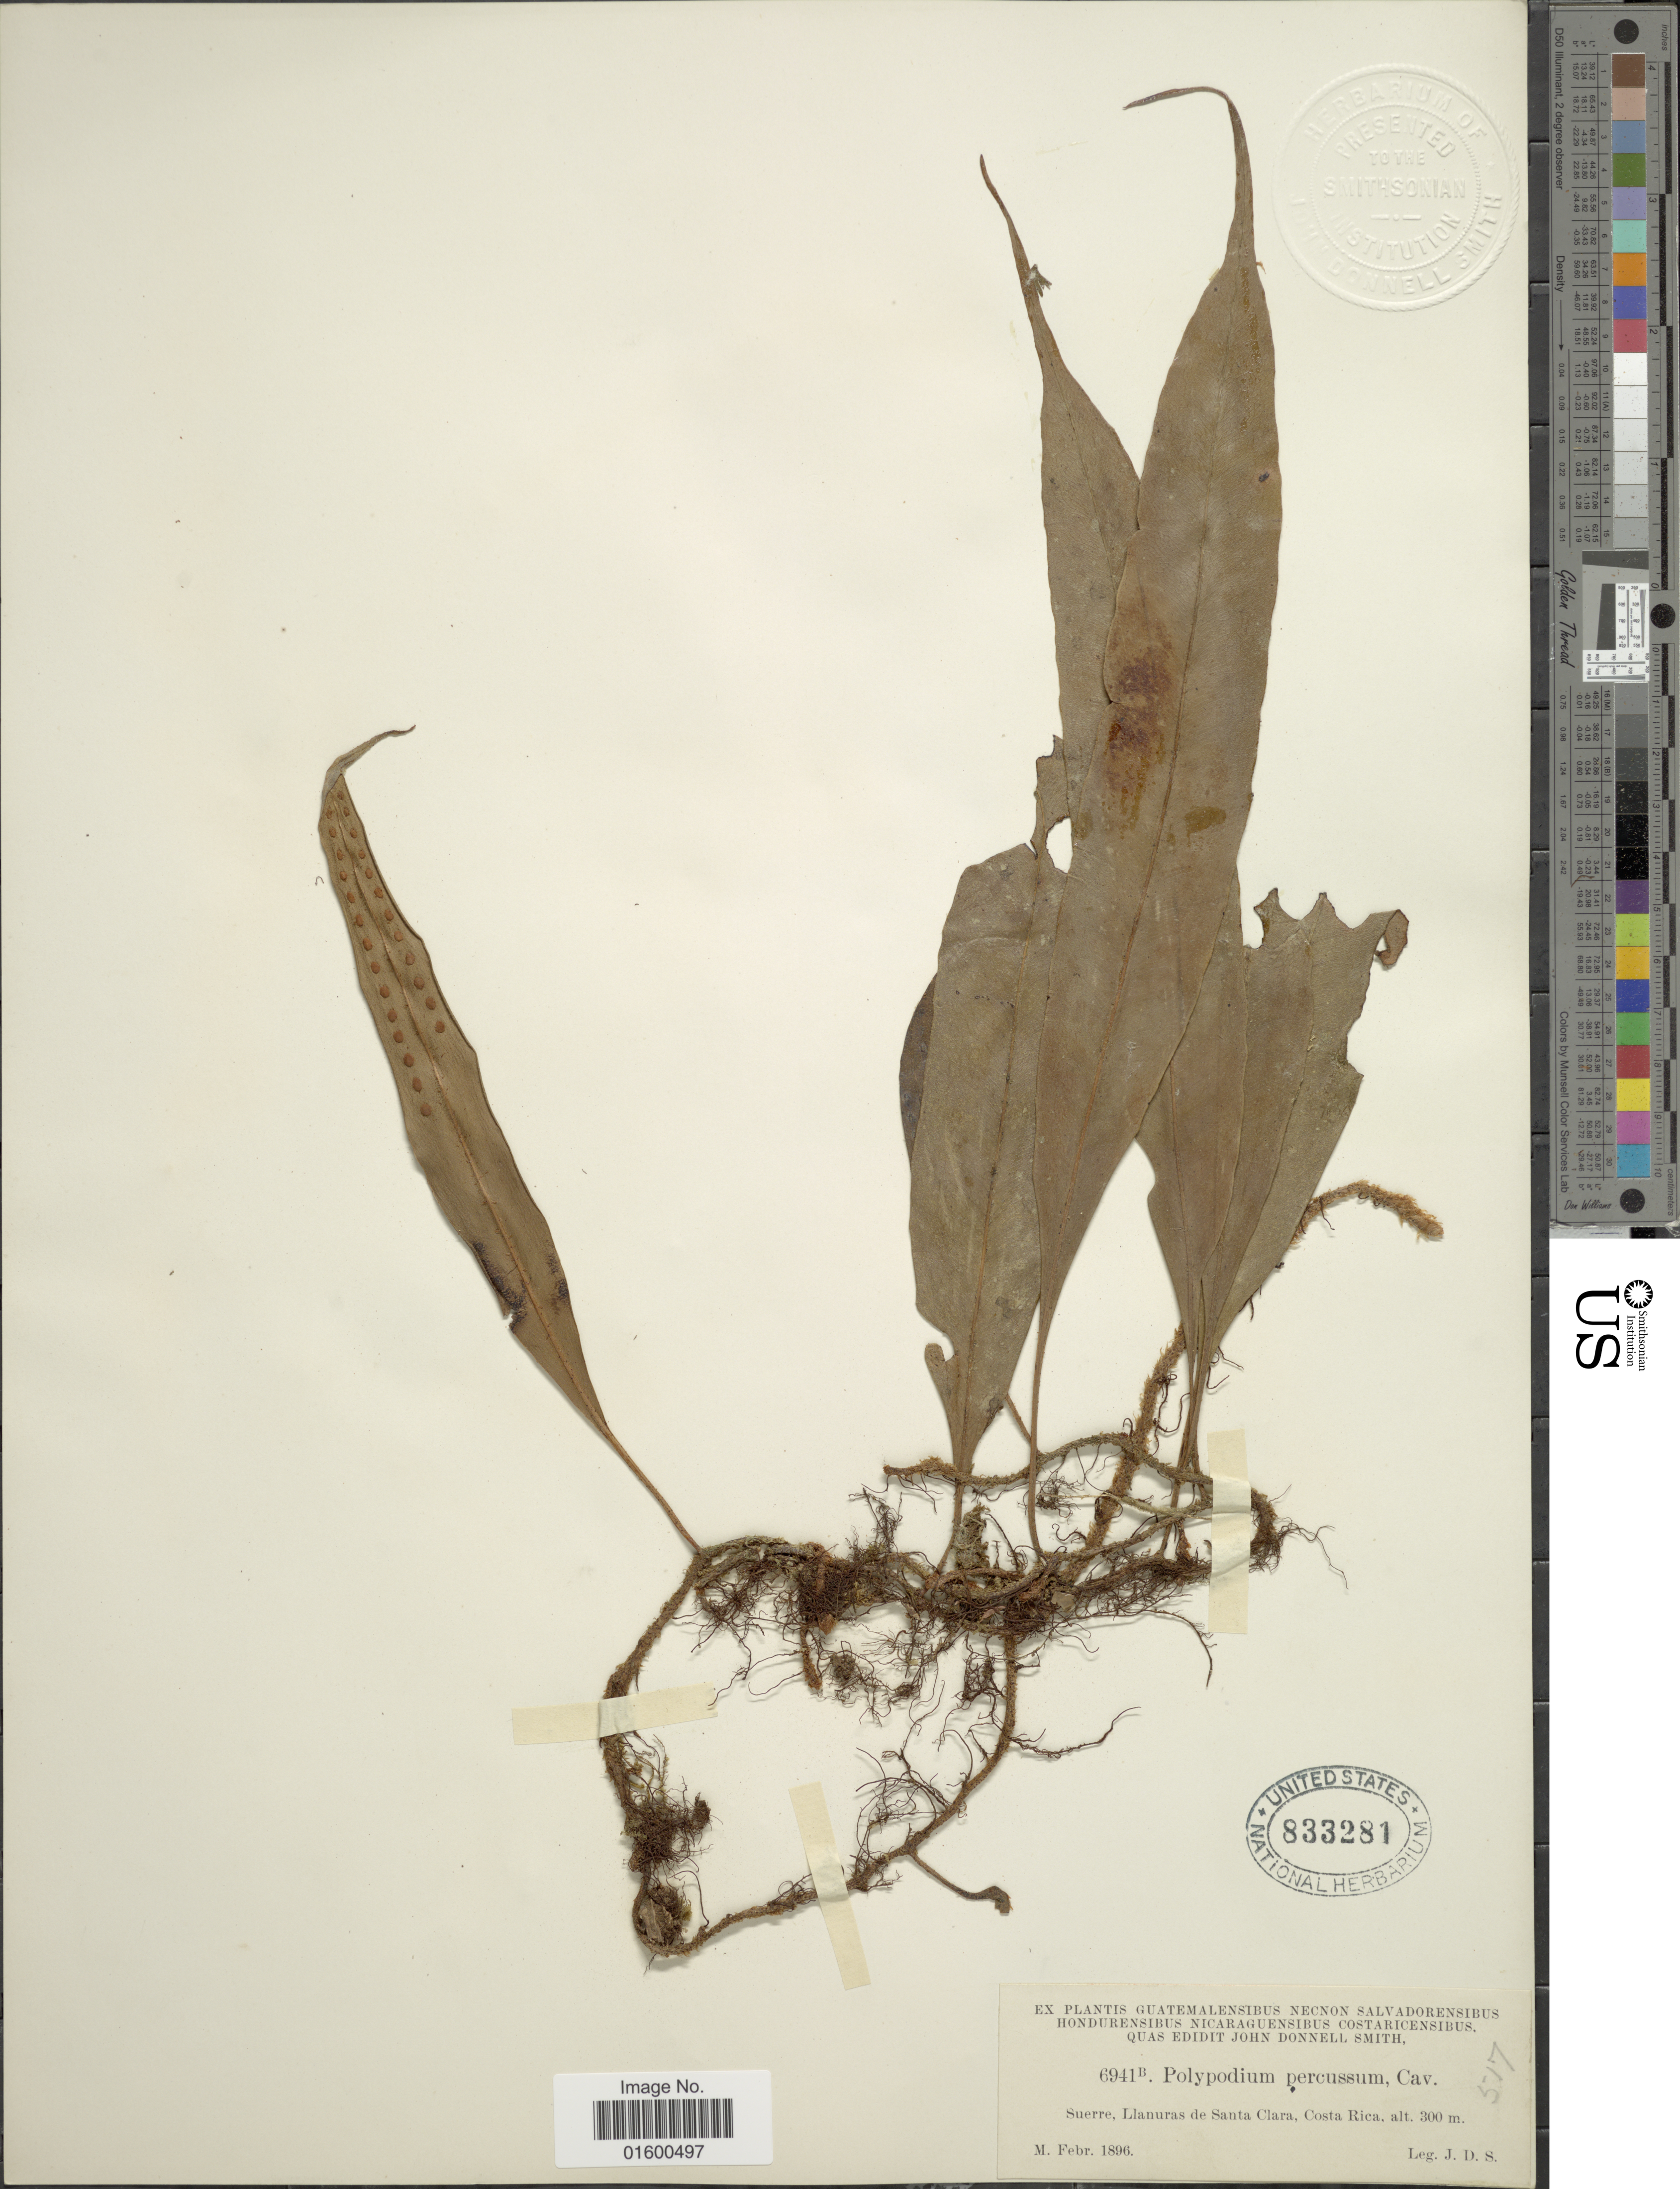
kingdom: Plantae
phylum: Tracheophyta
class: Polypodiopsida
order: Polypodiales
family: Polypodiaceae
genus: Microgramma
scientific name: Microgramma percussa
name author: (Cav.) de la Sota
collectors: J. Donnell Smith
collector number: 6941B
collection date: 1896-02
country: Costa Rica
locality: Suerre, Llanuras de Santa Clara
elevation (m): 300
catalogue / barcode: US 833281